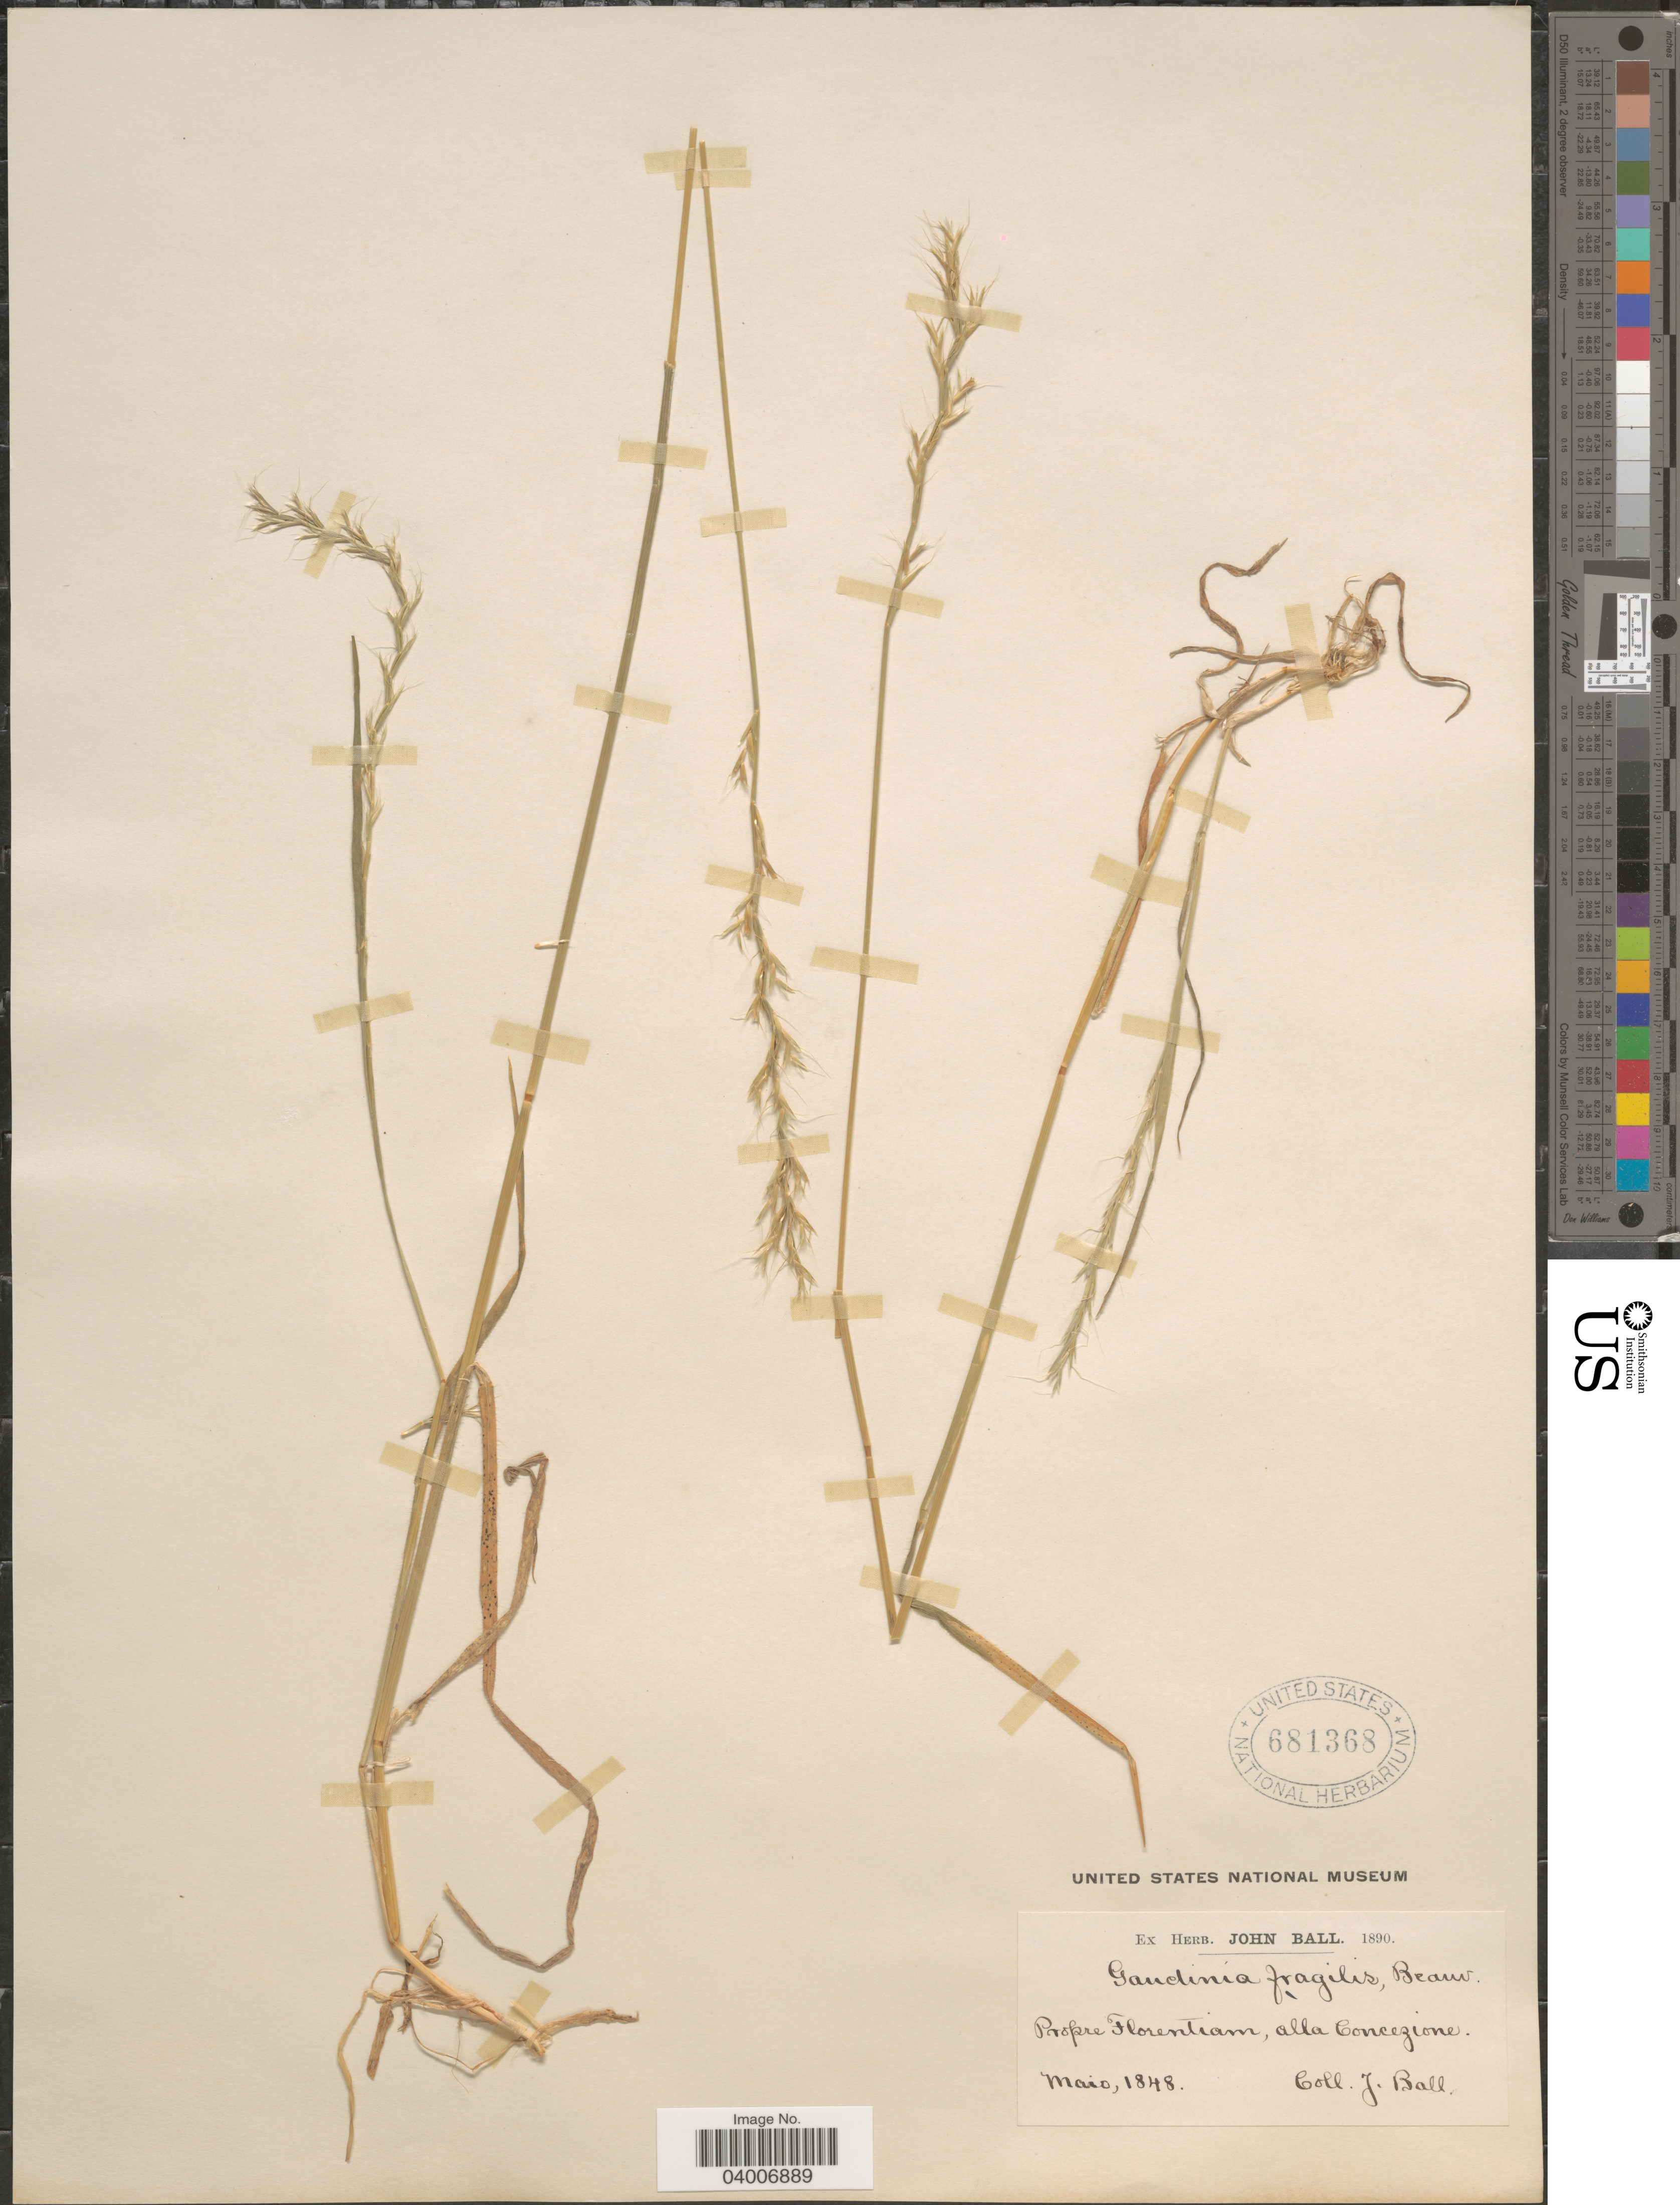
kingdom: Plantae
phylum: Tracheophyta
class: Liliopsida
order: Poales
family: Poaceae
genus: Gaudinia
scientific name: Gaudinia fragilis var. fragilis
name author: (L.) P. Beauv.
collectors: J. Ball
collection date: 1848-05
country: Italy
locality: Propre Florentiam, alla Concezione.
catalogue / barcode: US 681368